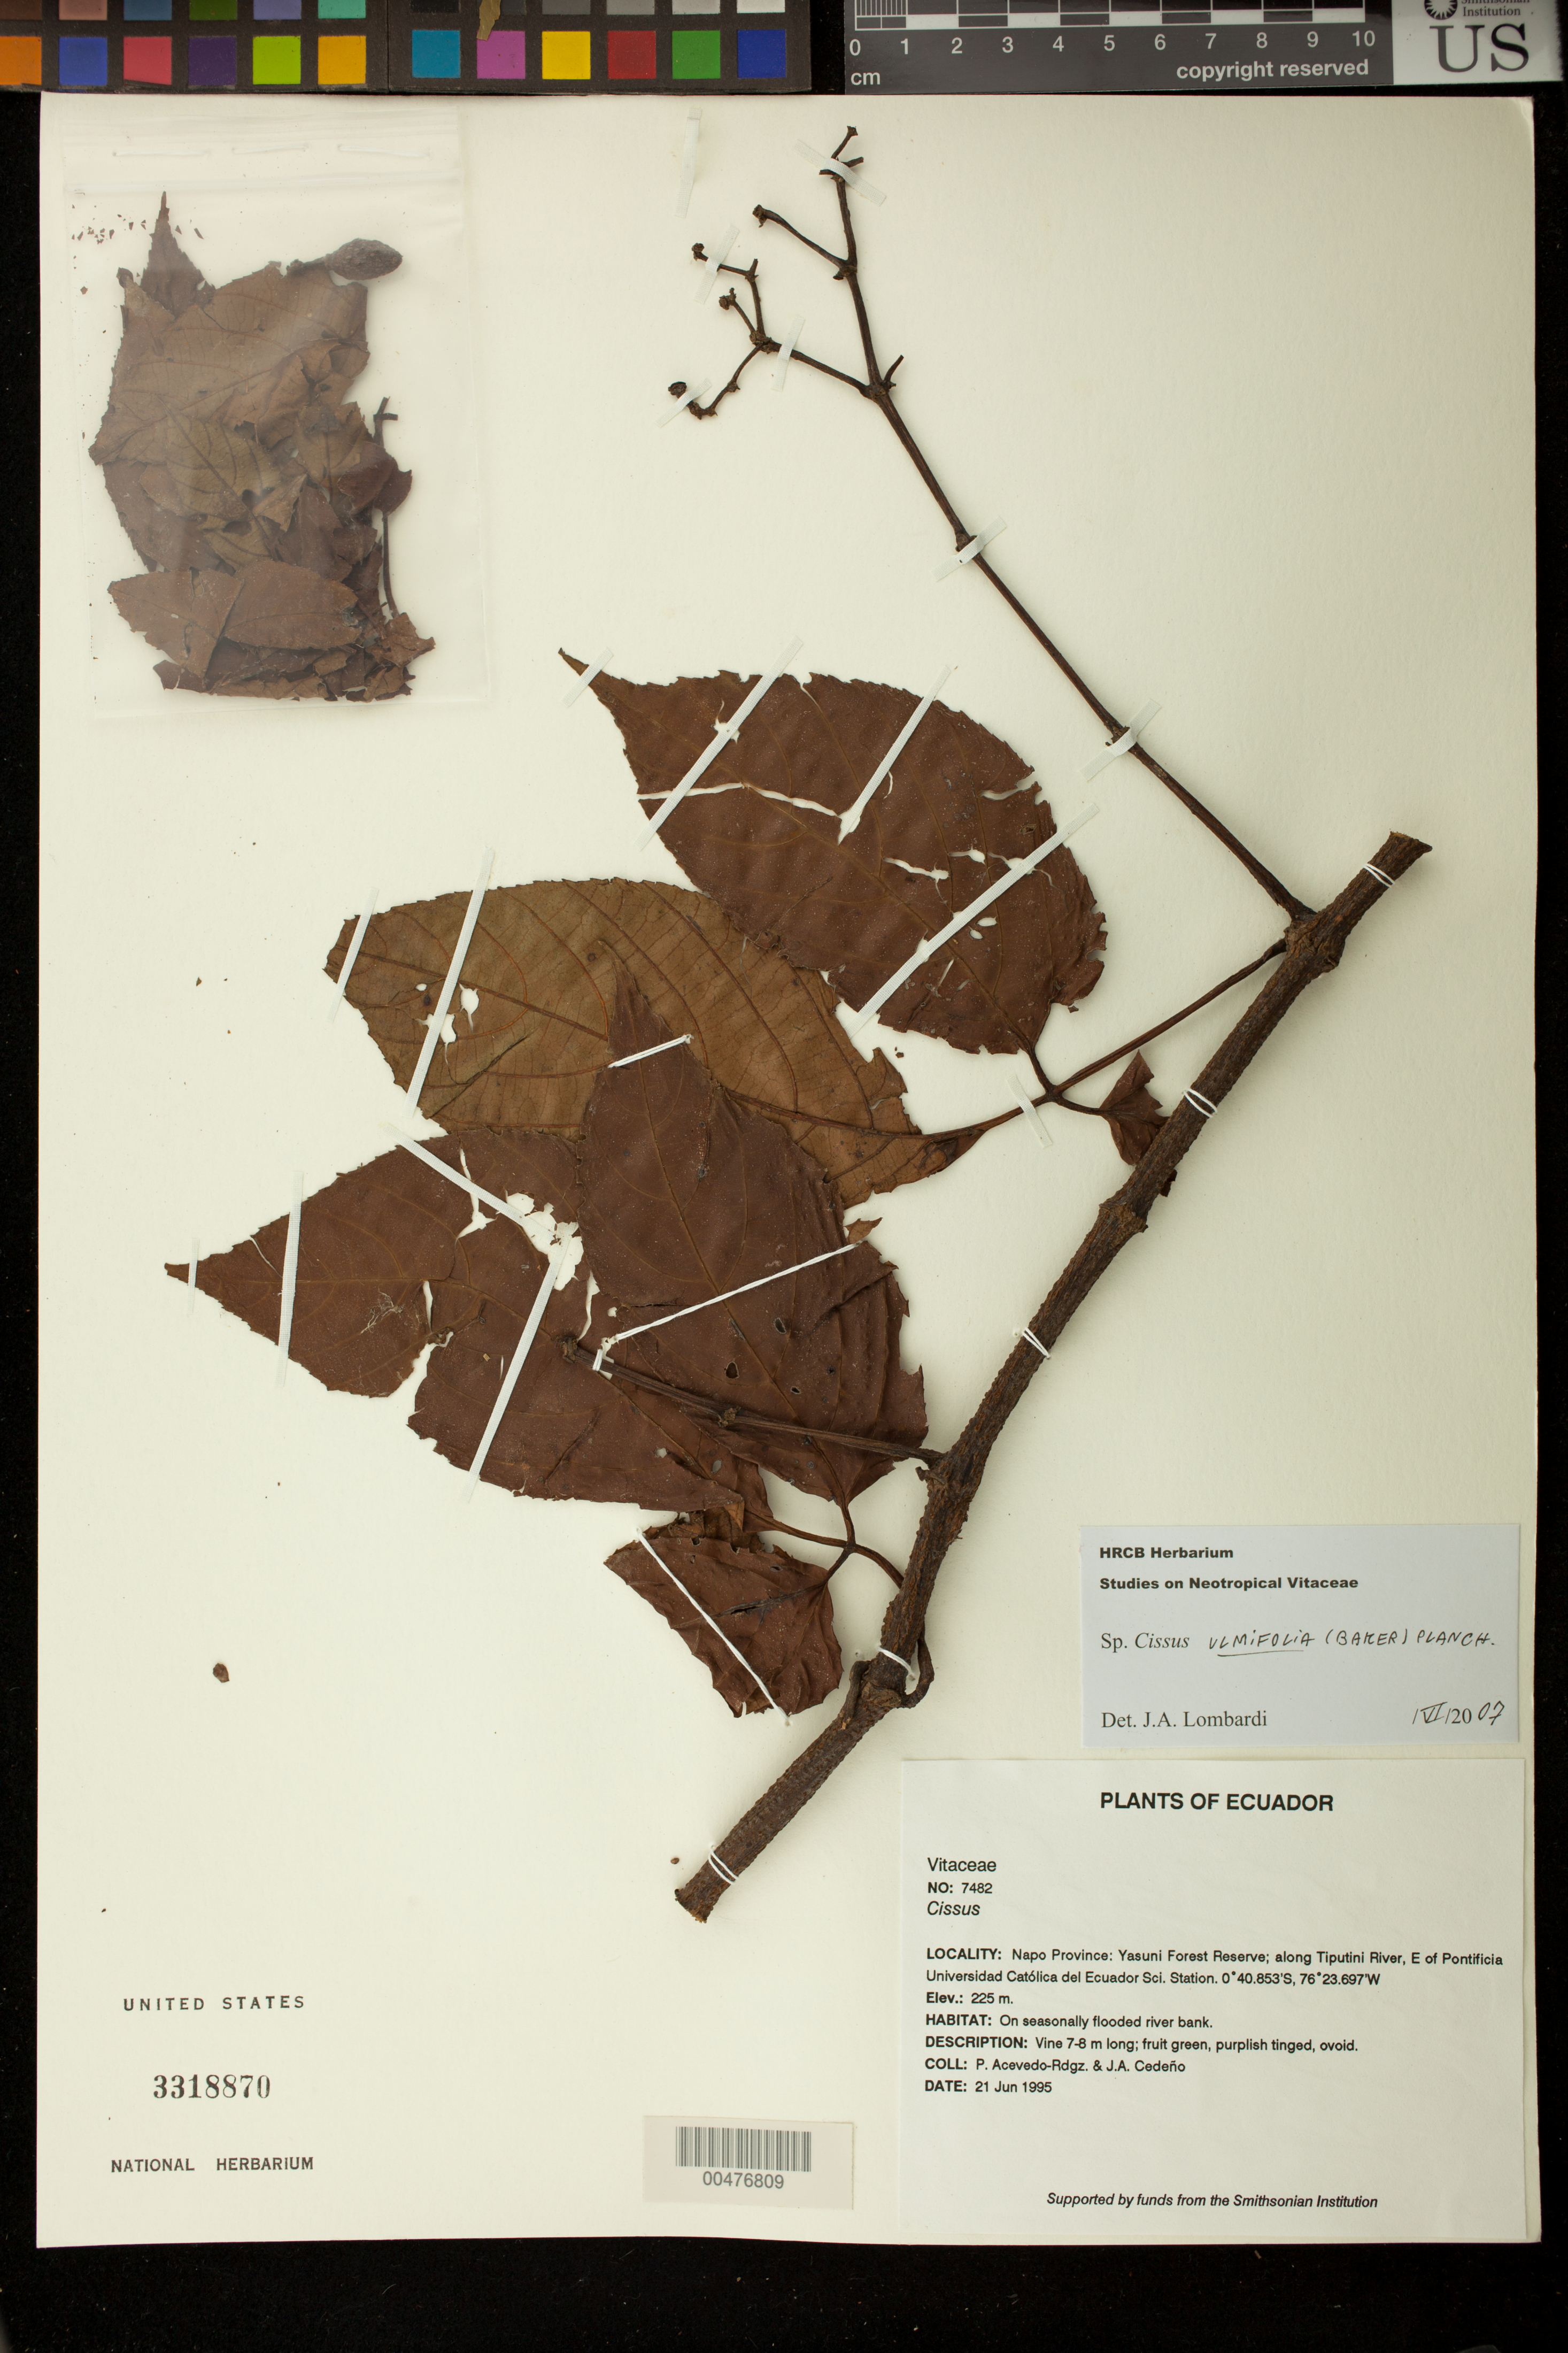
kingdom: Plantae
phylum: Tracheophyta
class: Magnoliopsida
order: Vitales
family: Vitaceae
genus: Cissus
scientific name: Cissus ulmifolia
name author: (Baker) Planch.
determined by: Lombardi, Julio A.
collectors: P. Acevedo-Rodr. & J. A. Cedeño M.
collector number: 7482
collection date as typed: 21 Jun 1995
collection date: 1995-06-21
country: Ecuador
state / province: Napo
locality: Napo Province: Yasuni Forest Reserve; along Tiputini River, E of Pontificia Universidad Católica del Ecuador Sci. Station.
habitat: On seasonally flooded river bank.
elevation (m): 225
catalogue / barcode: US 3318870